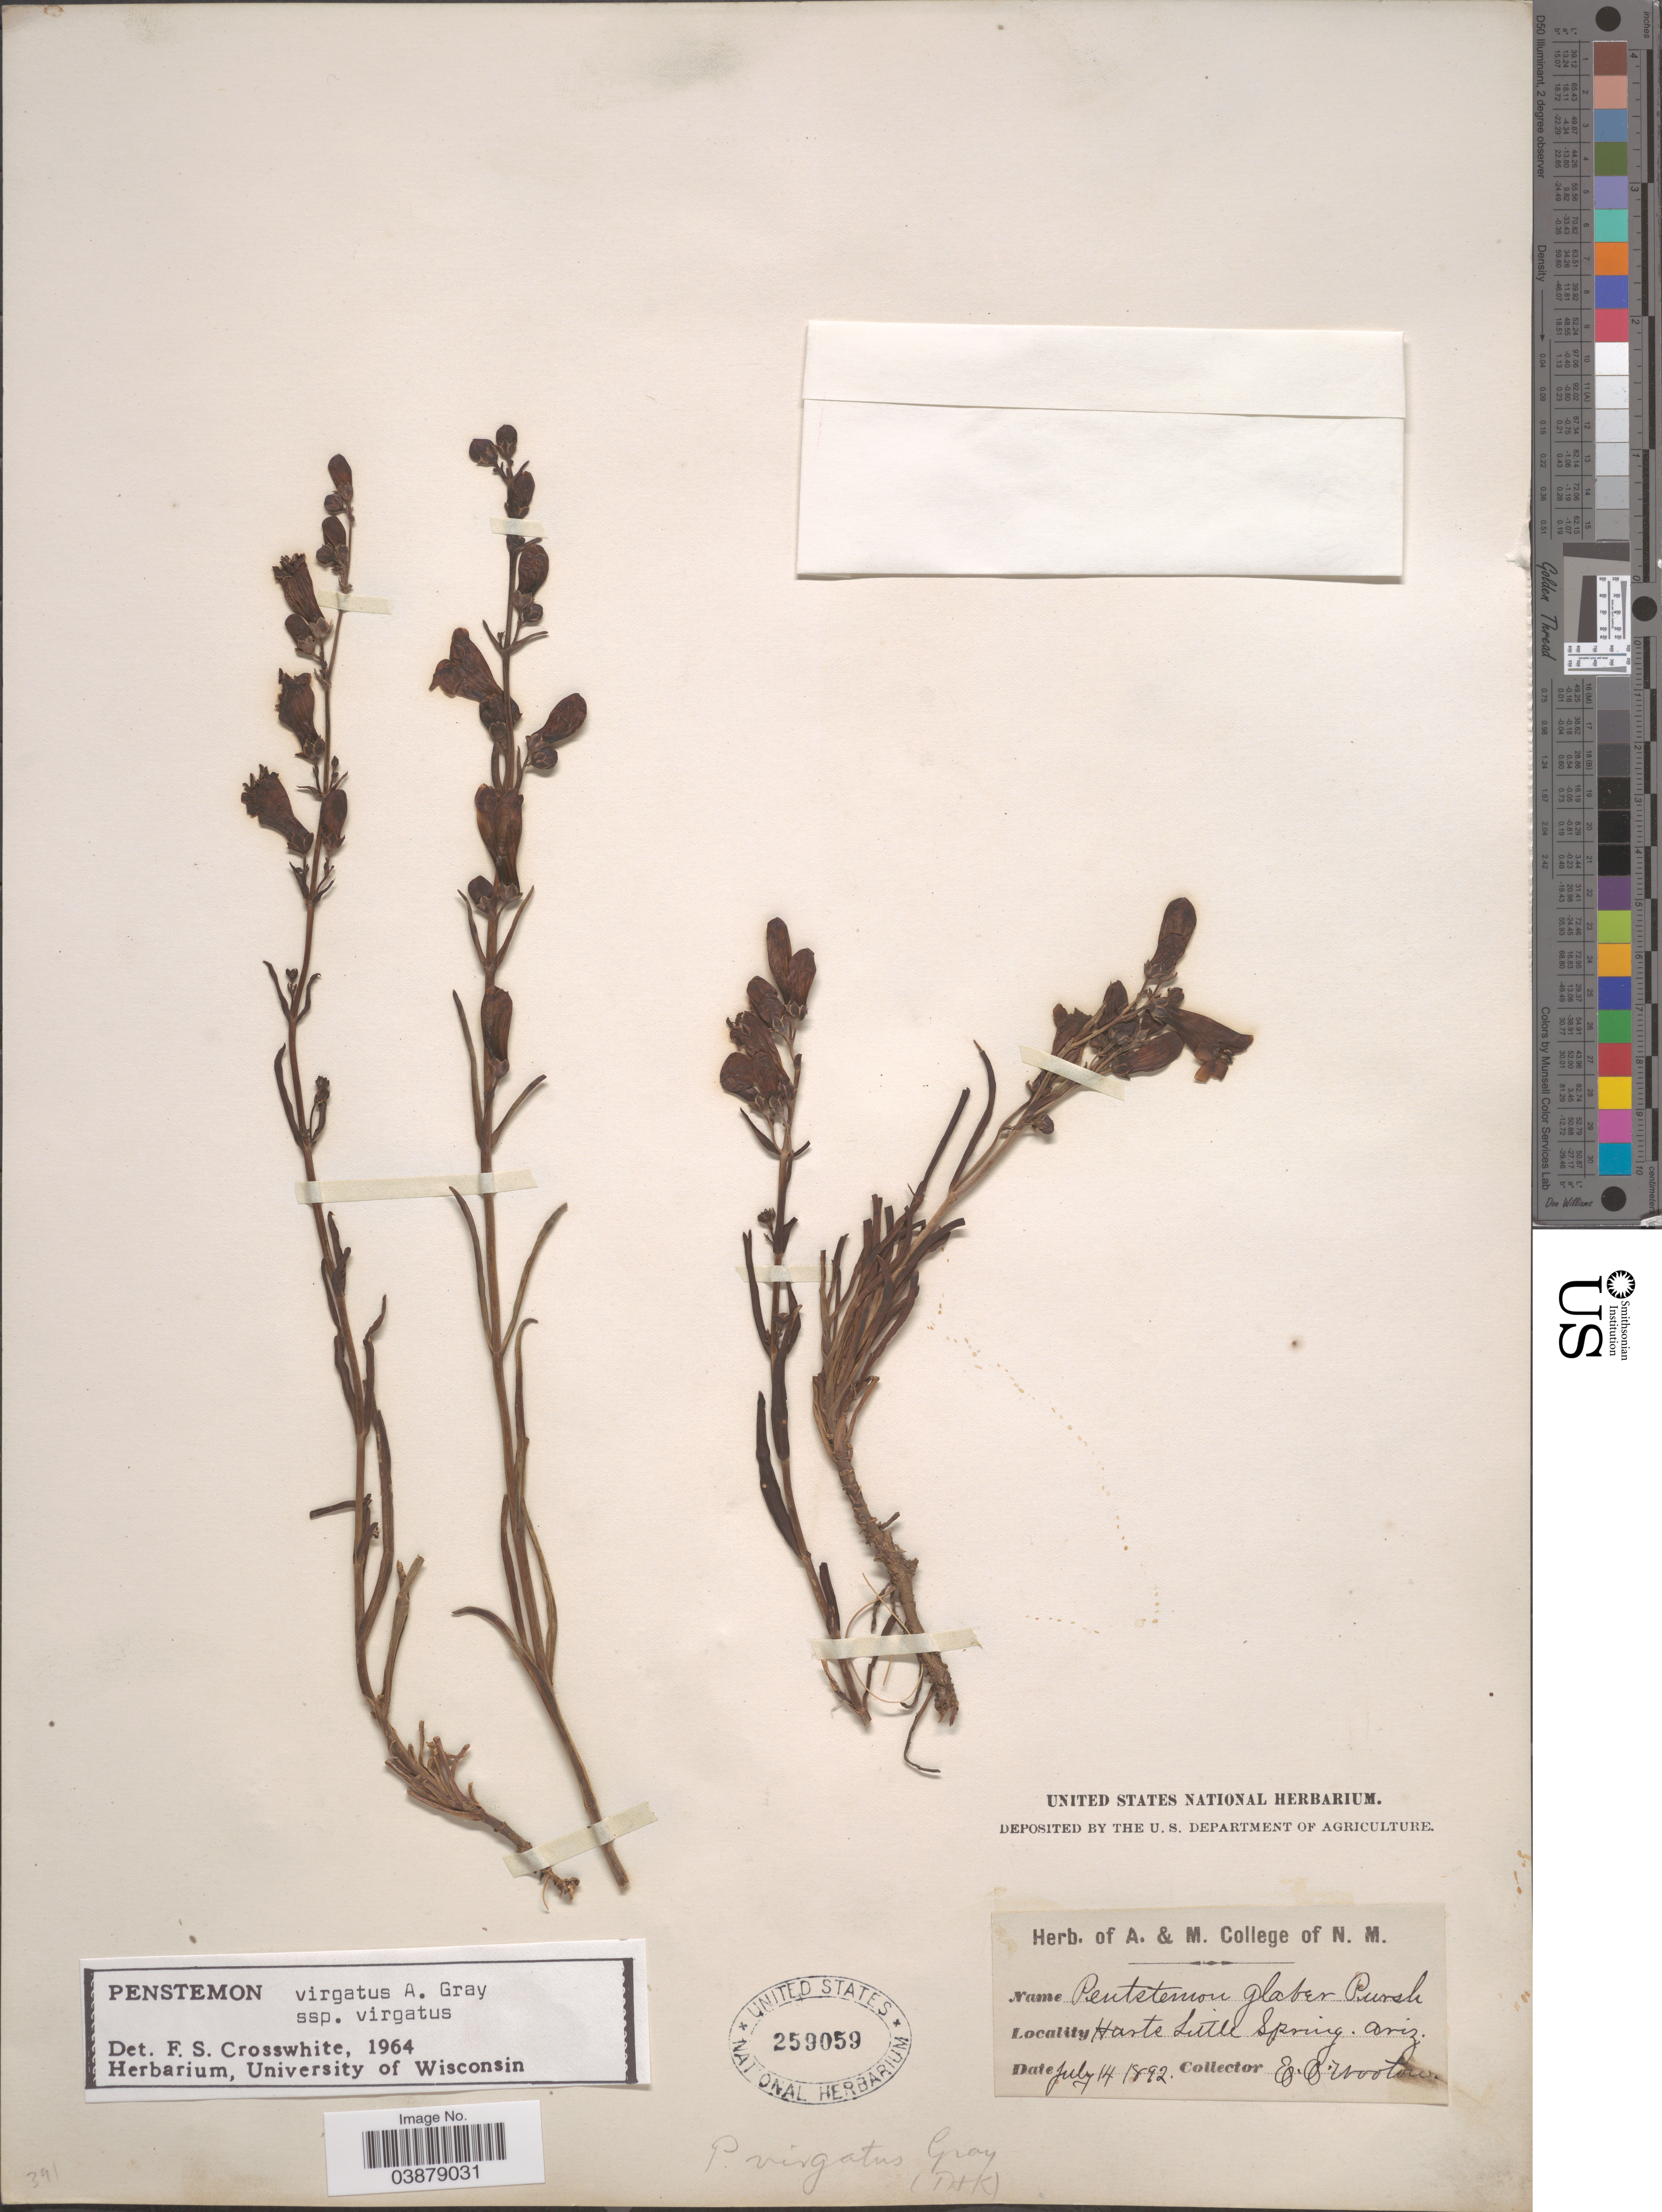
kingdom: Plantae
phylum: Tracheophyta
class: Magnoliopsida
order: Lamiales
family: Plantaginaceae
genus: Penstemon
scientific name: Penstemon virgatus subsp. virgatus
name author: A. Gray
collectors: E. O. Wooton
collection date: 1892-07-14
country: United States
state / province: Arizona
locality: Harts Little Spring.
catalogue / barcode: US 259059